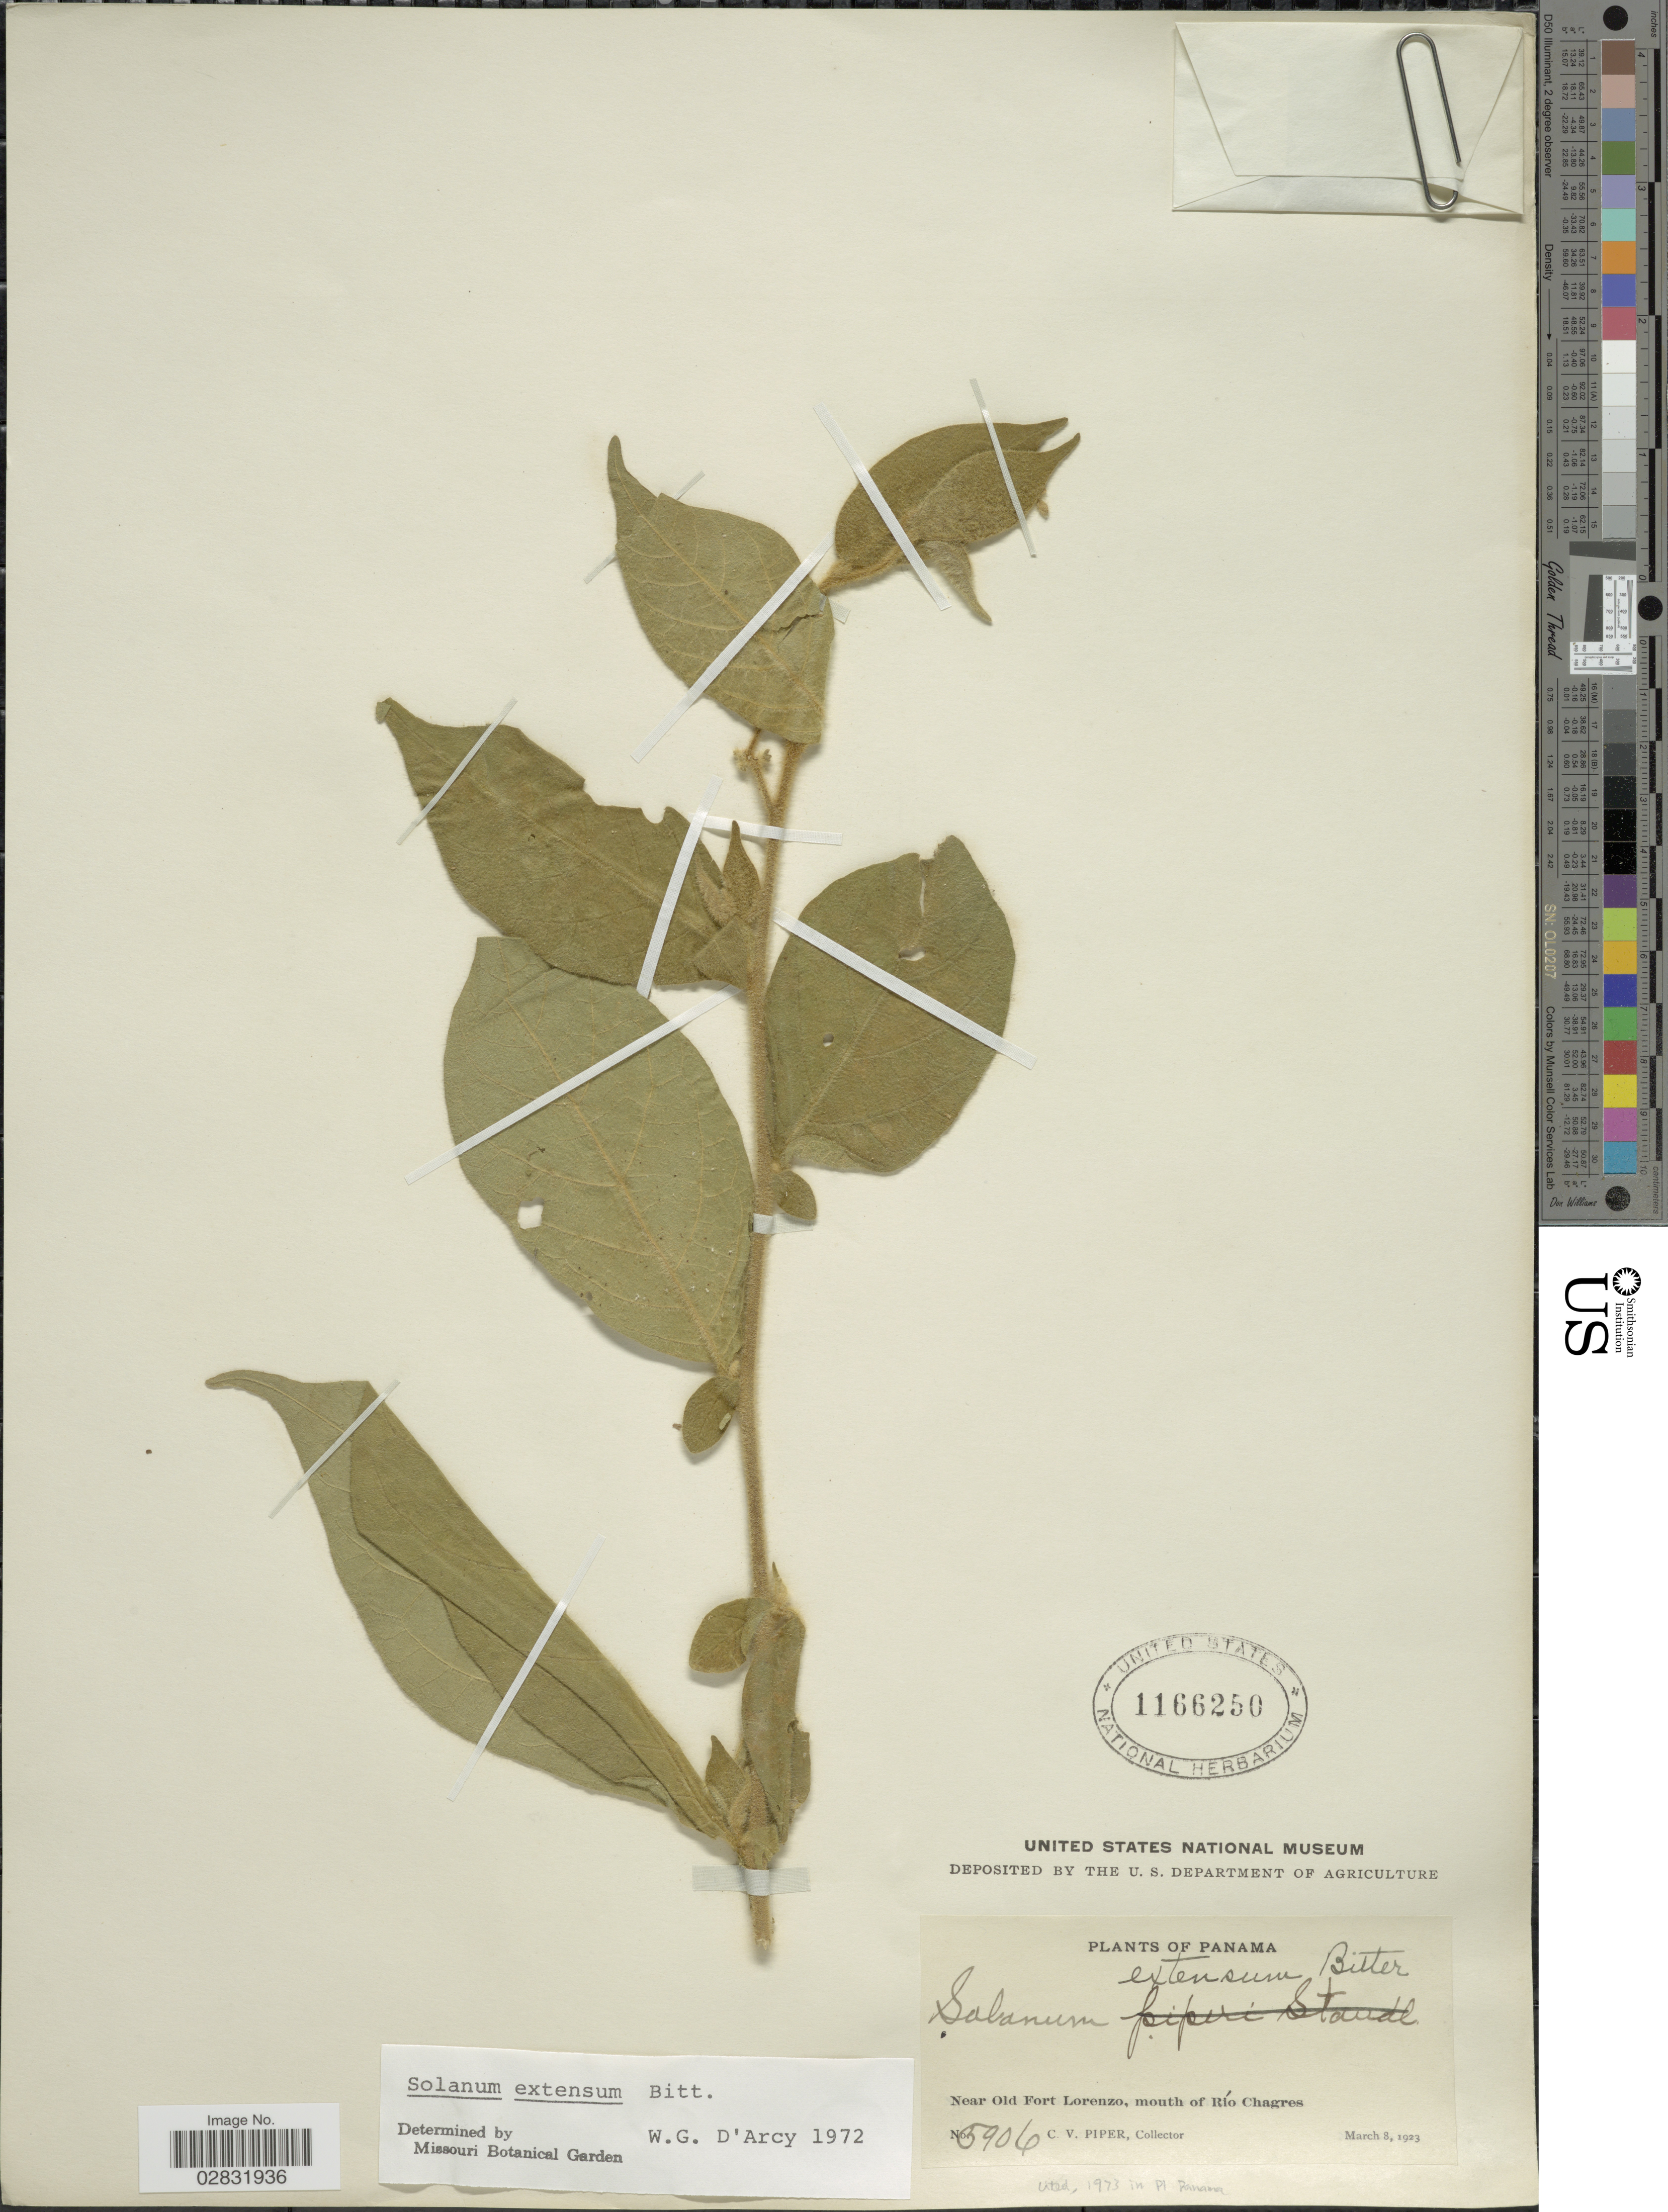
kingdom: Plantae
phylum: Tracheophyta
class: Magnoliopsida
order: Solanales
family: Solanaceae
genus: Solanum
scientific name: Solanum extensum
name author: Bitter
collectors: C. V. Piper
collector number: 5906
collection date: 1923-03-08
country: Panama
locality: Near Old Fort Lorenzo, mouth of Río Chagres.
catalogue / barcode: US 1166250